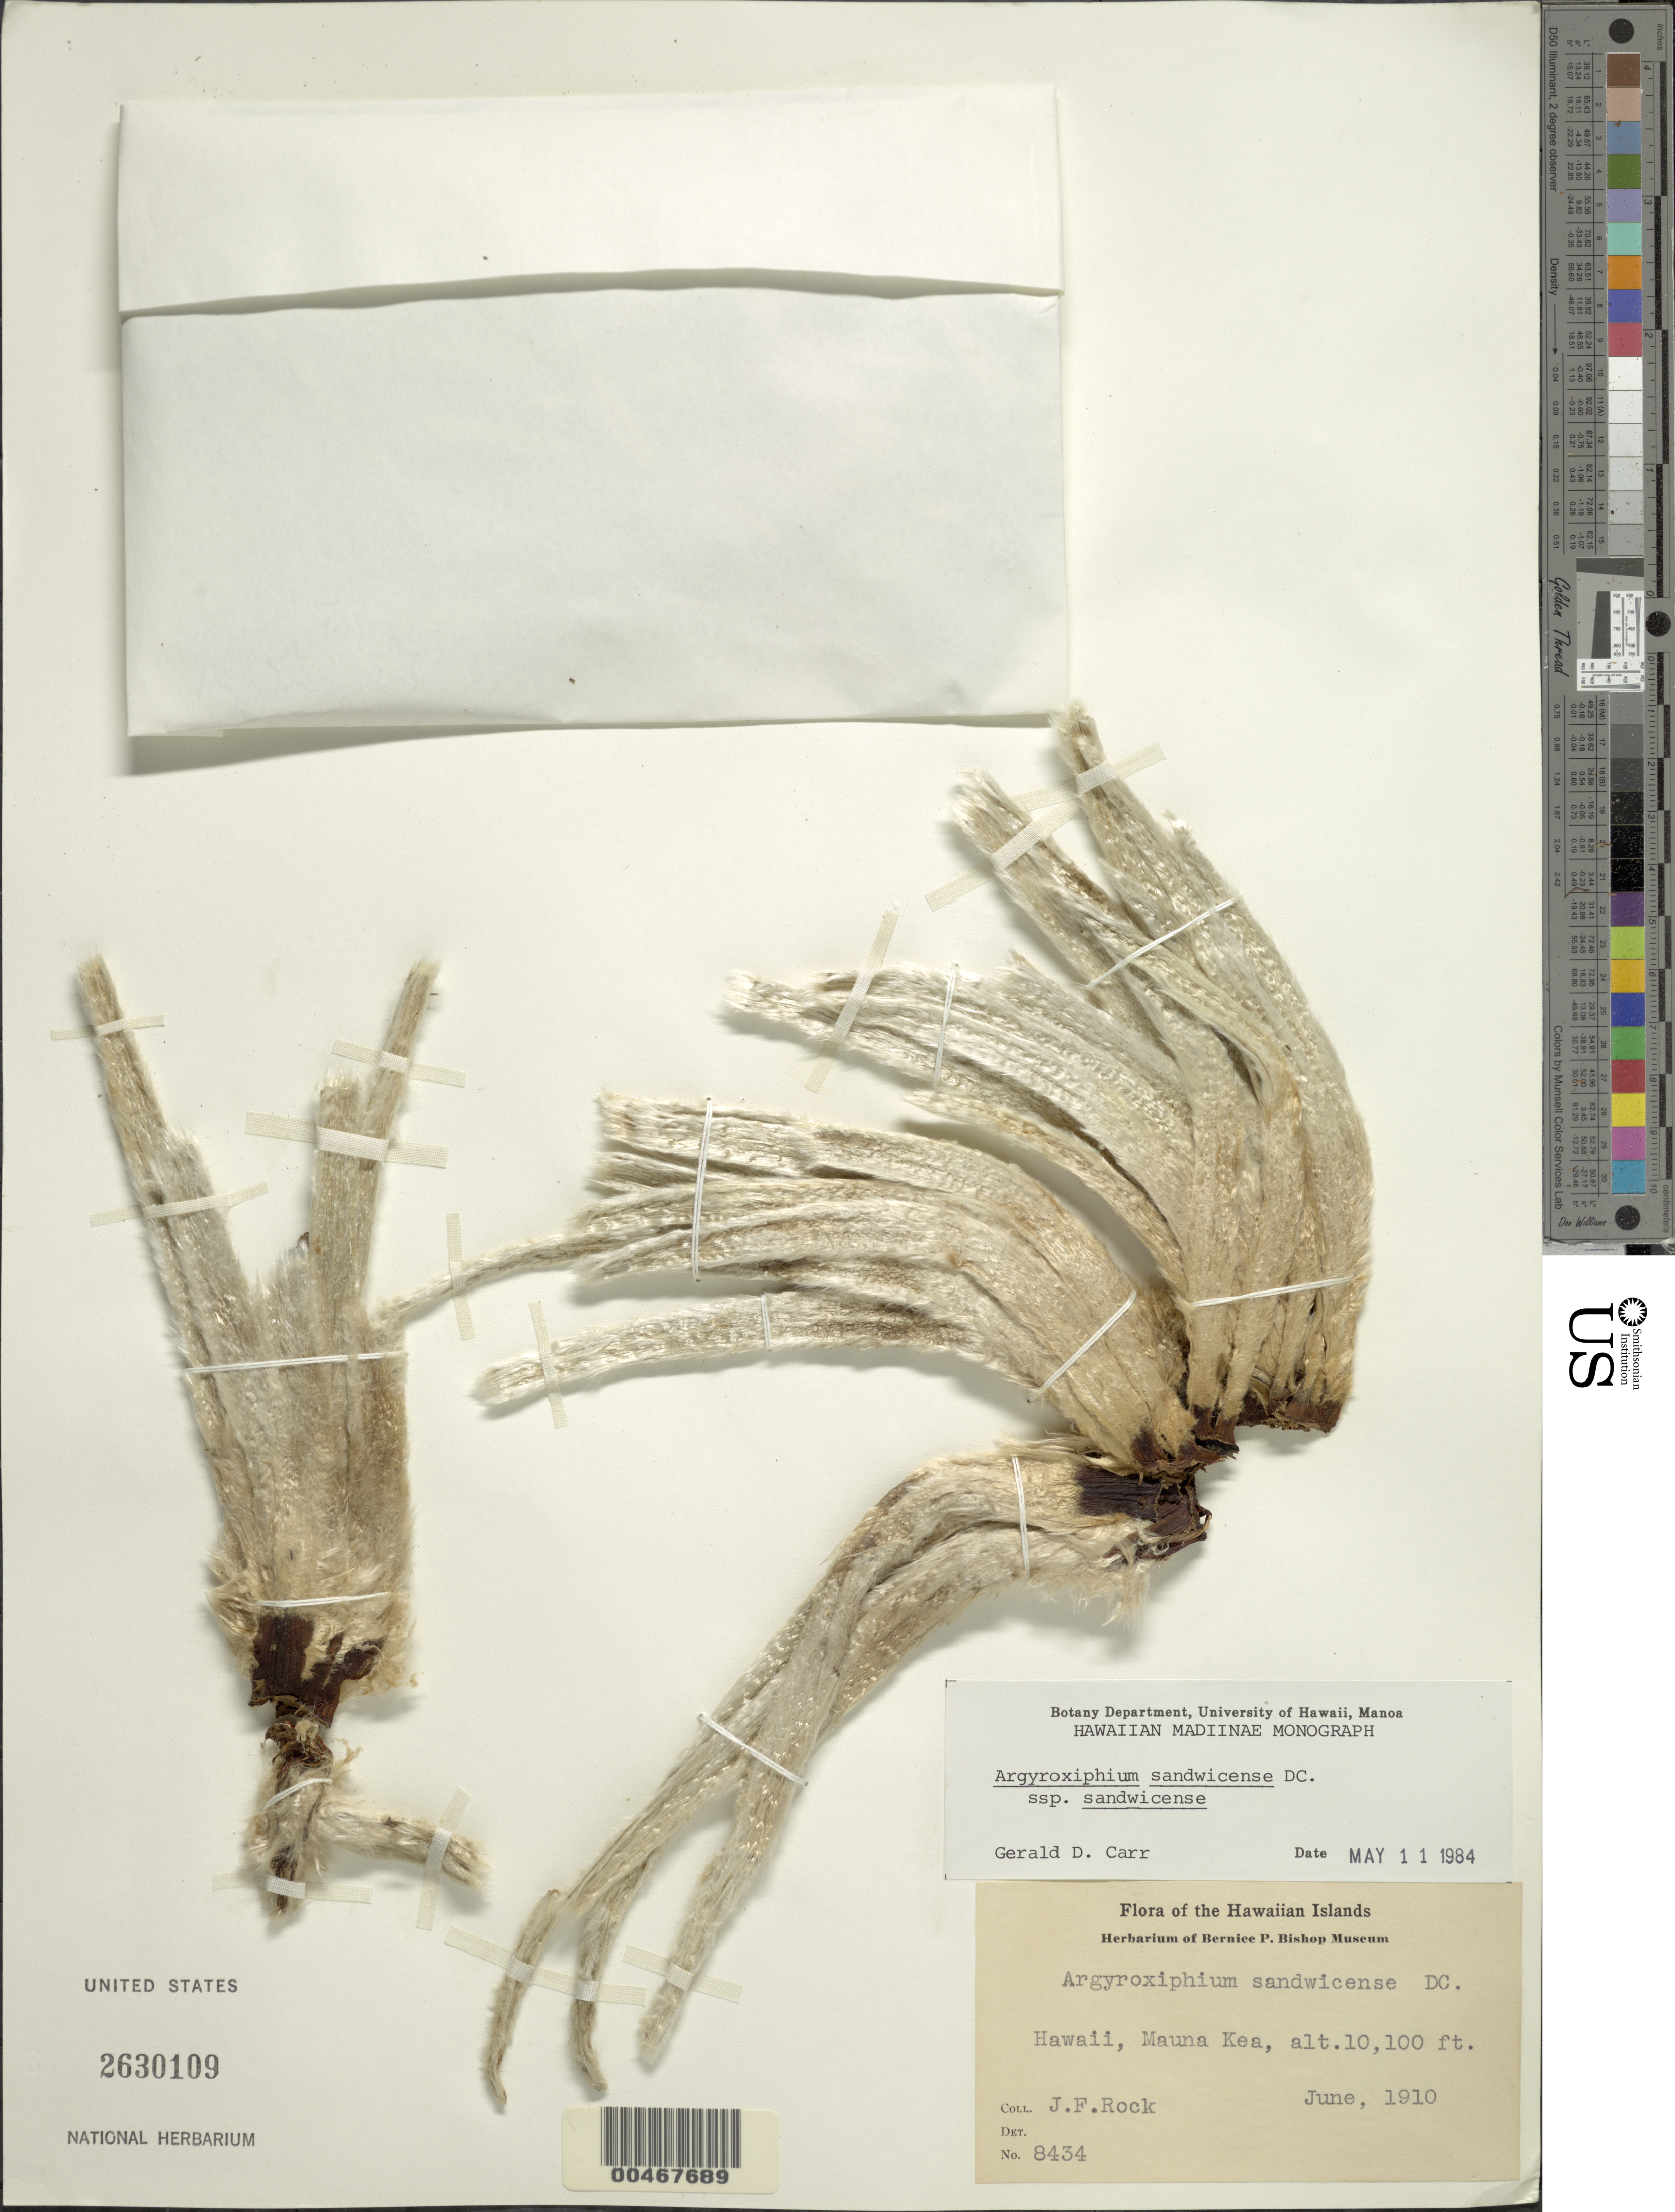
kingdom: Plantae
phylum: Tracheophyta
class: Magnoliopsida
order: Asterales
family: Asteraceae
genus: Argyroxiphium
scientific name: Argyroxiphium sandwicense subsp. sandwicense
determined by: Carr, G. D.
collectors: J. F. Rock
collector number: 8434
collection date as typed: Jun 1910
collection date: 1910-06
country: United States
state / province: Hawaii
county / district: Hawaii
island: Hawaii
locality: Mauna Kea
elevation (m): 3078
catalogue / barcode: US 2630109